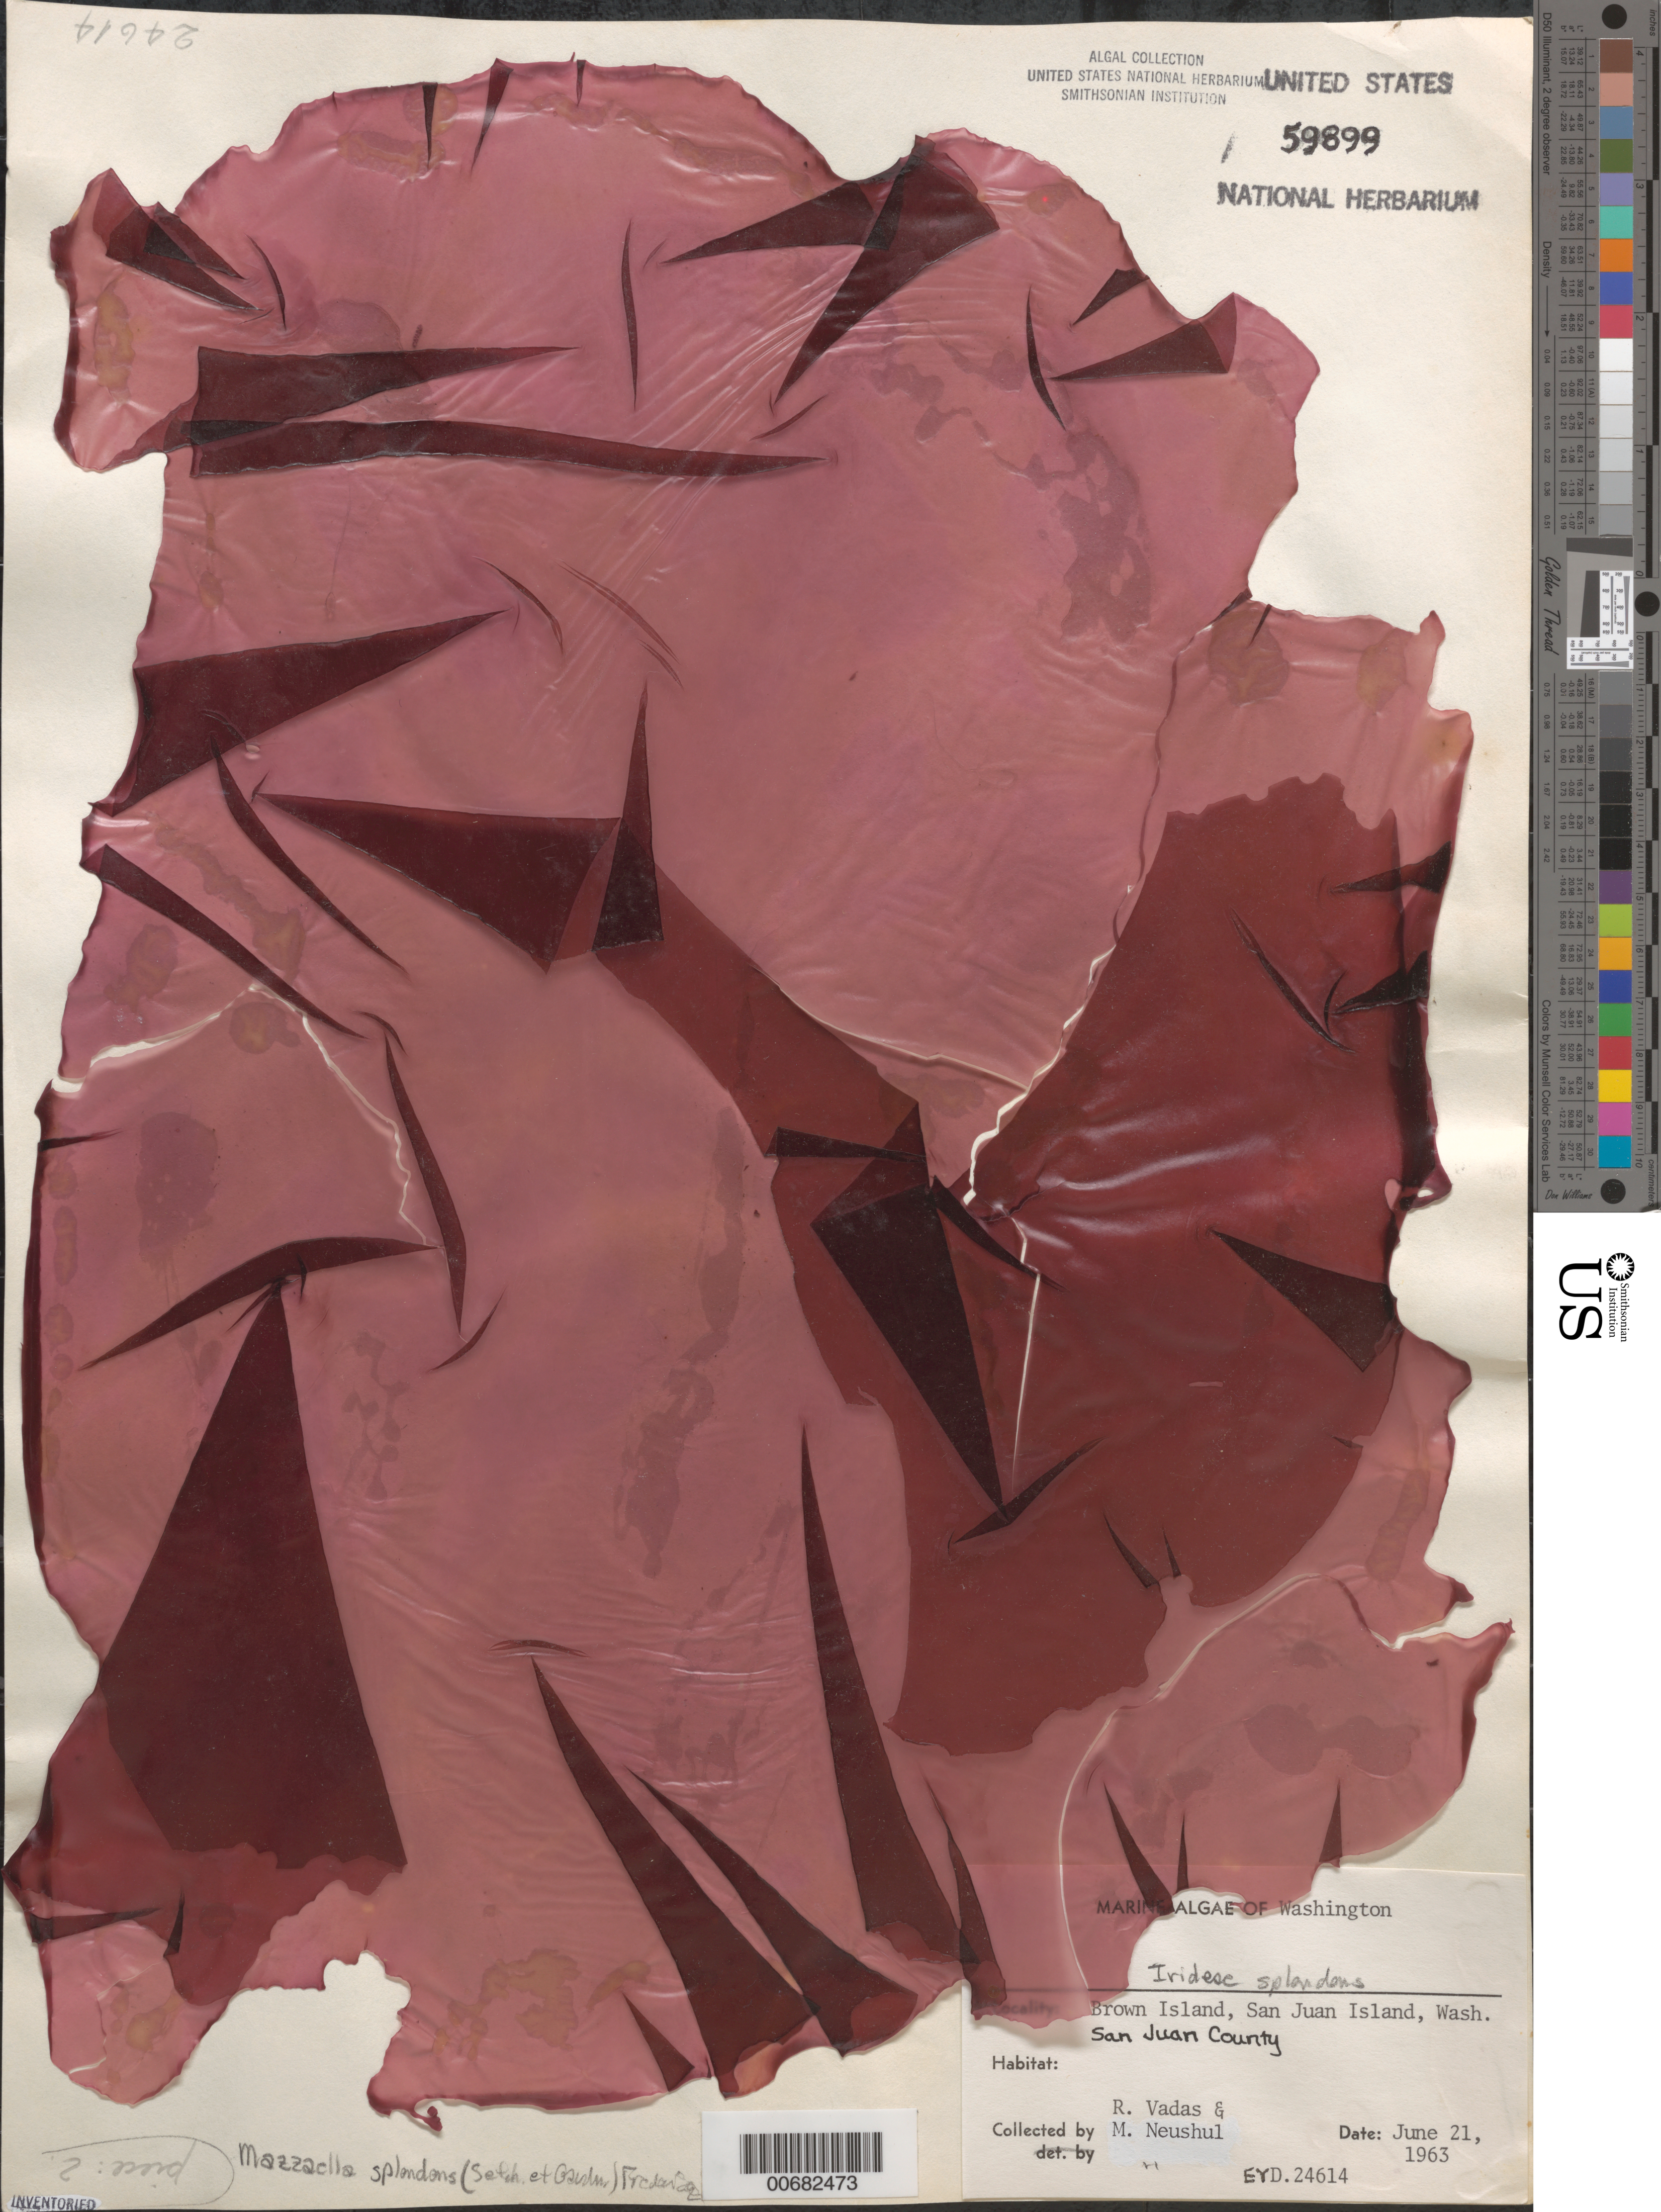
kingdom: Plantae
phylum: Rhodophyta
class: Florideophyceae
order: Gigartinales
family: Gigartinaceae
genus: Mazzaella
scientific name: Mazzaella splendens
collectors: R. Vadas & M. Neushul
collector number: EYD 24614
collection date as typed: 21 Jun 1963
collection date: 1963-06-21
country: United States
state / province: Washington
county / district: San Juan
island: San Juan Island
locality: Brown Island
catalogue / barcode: US 59899